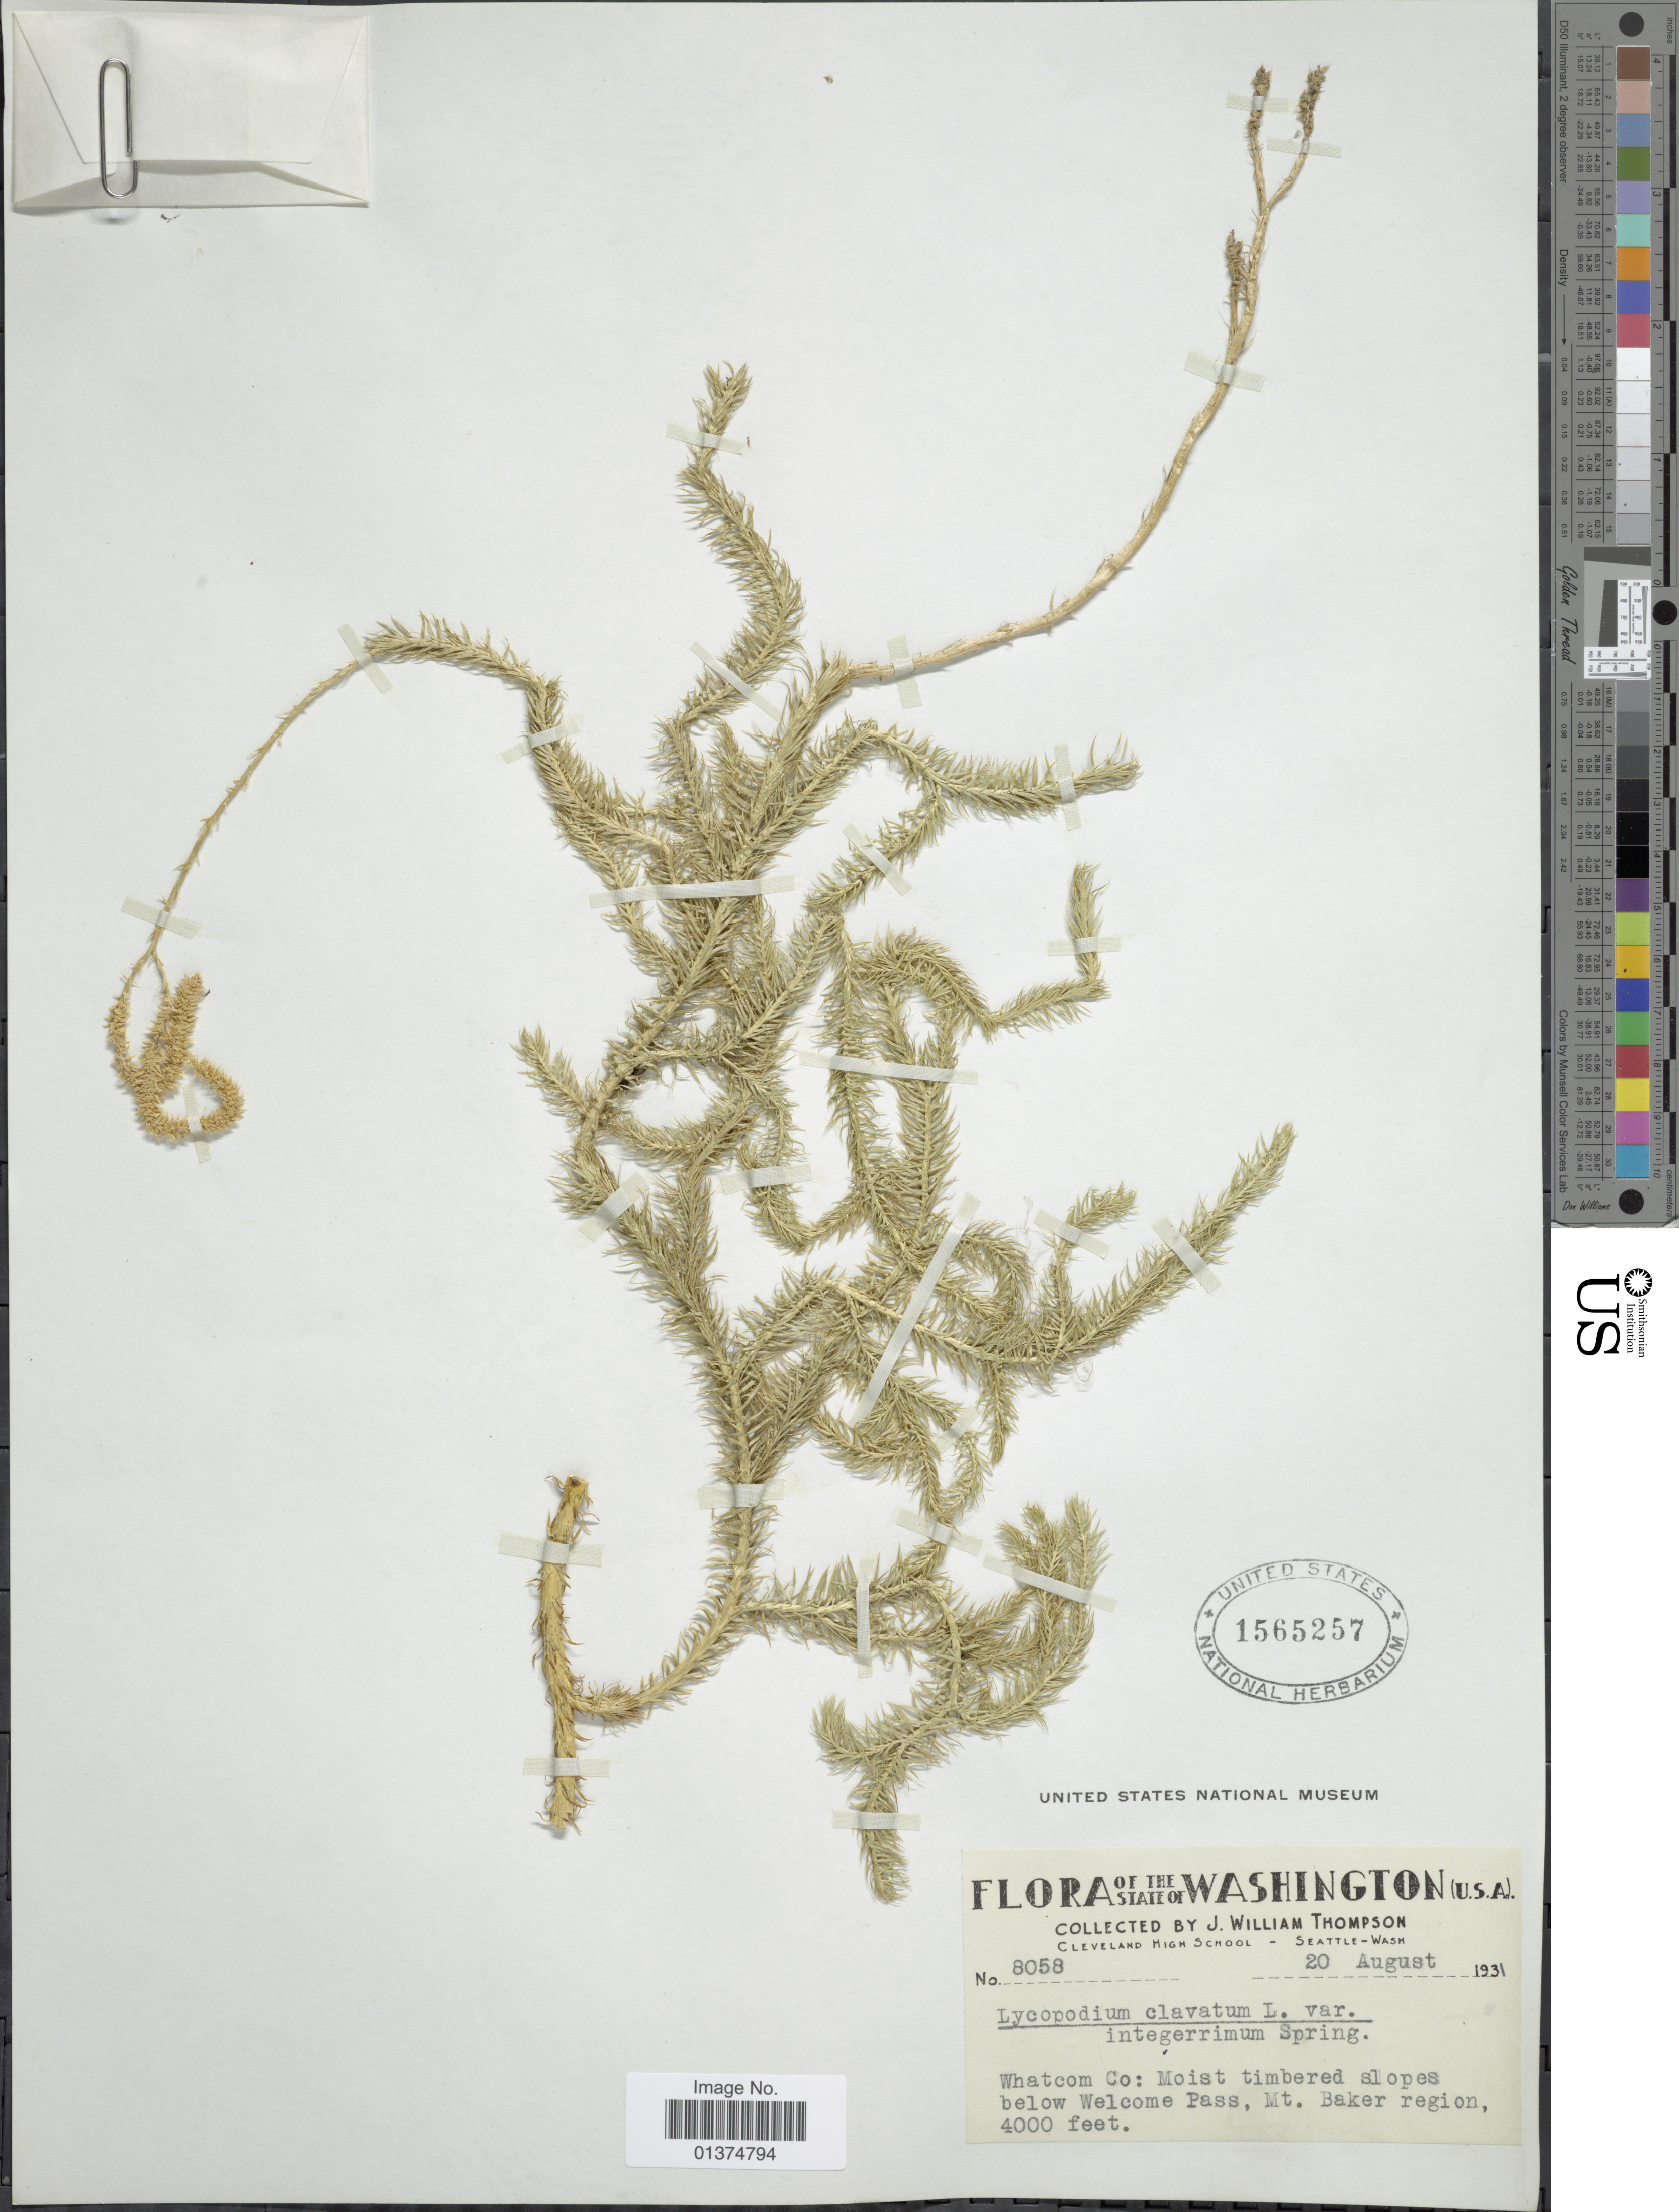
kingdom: Plantae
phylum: Tracheophyta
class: Lycopodiopsida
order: Lycopodiales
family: Lycopodiaceae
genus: Lycopodium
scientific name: Lycopodium clavatum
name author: L.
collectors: J. W. Thompson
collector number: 8058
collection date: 1931-08-20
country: United States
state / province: Washington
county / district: Whitman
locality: Whatcom Co: Moist timbered slopes below Welcome Pass, Mt baker region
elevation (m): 1219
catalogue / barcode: US 1565257